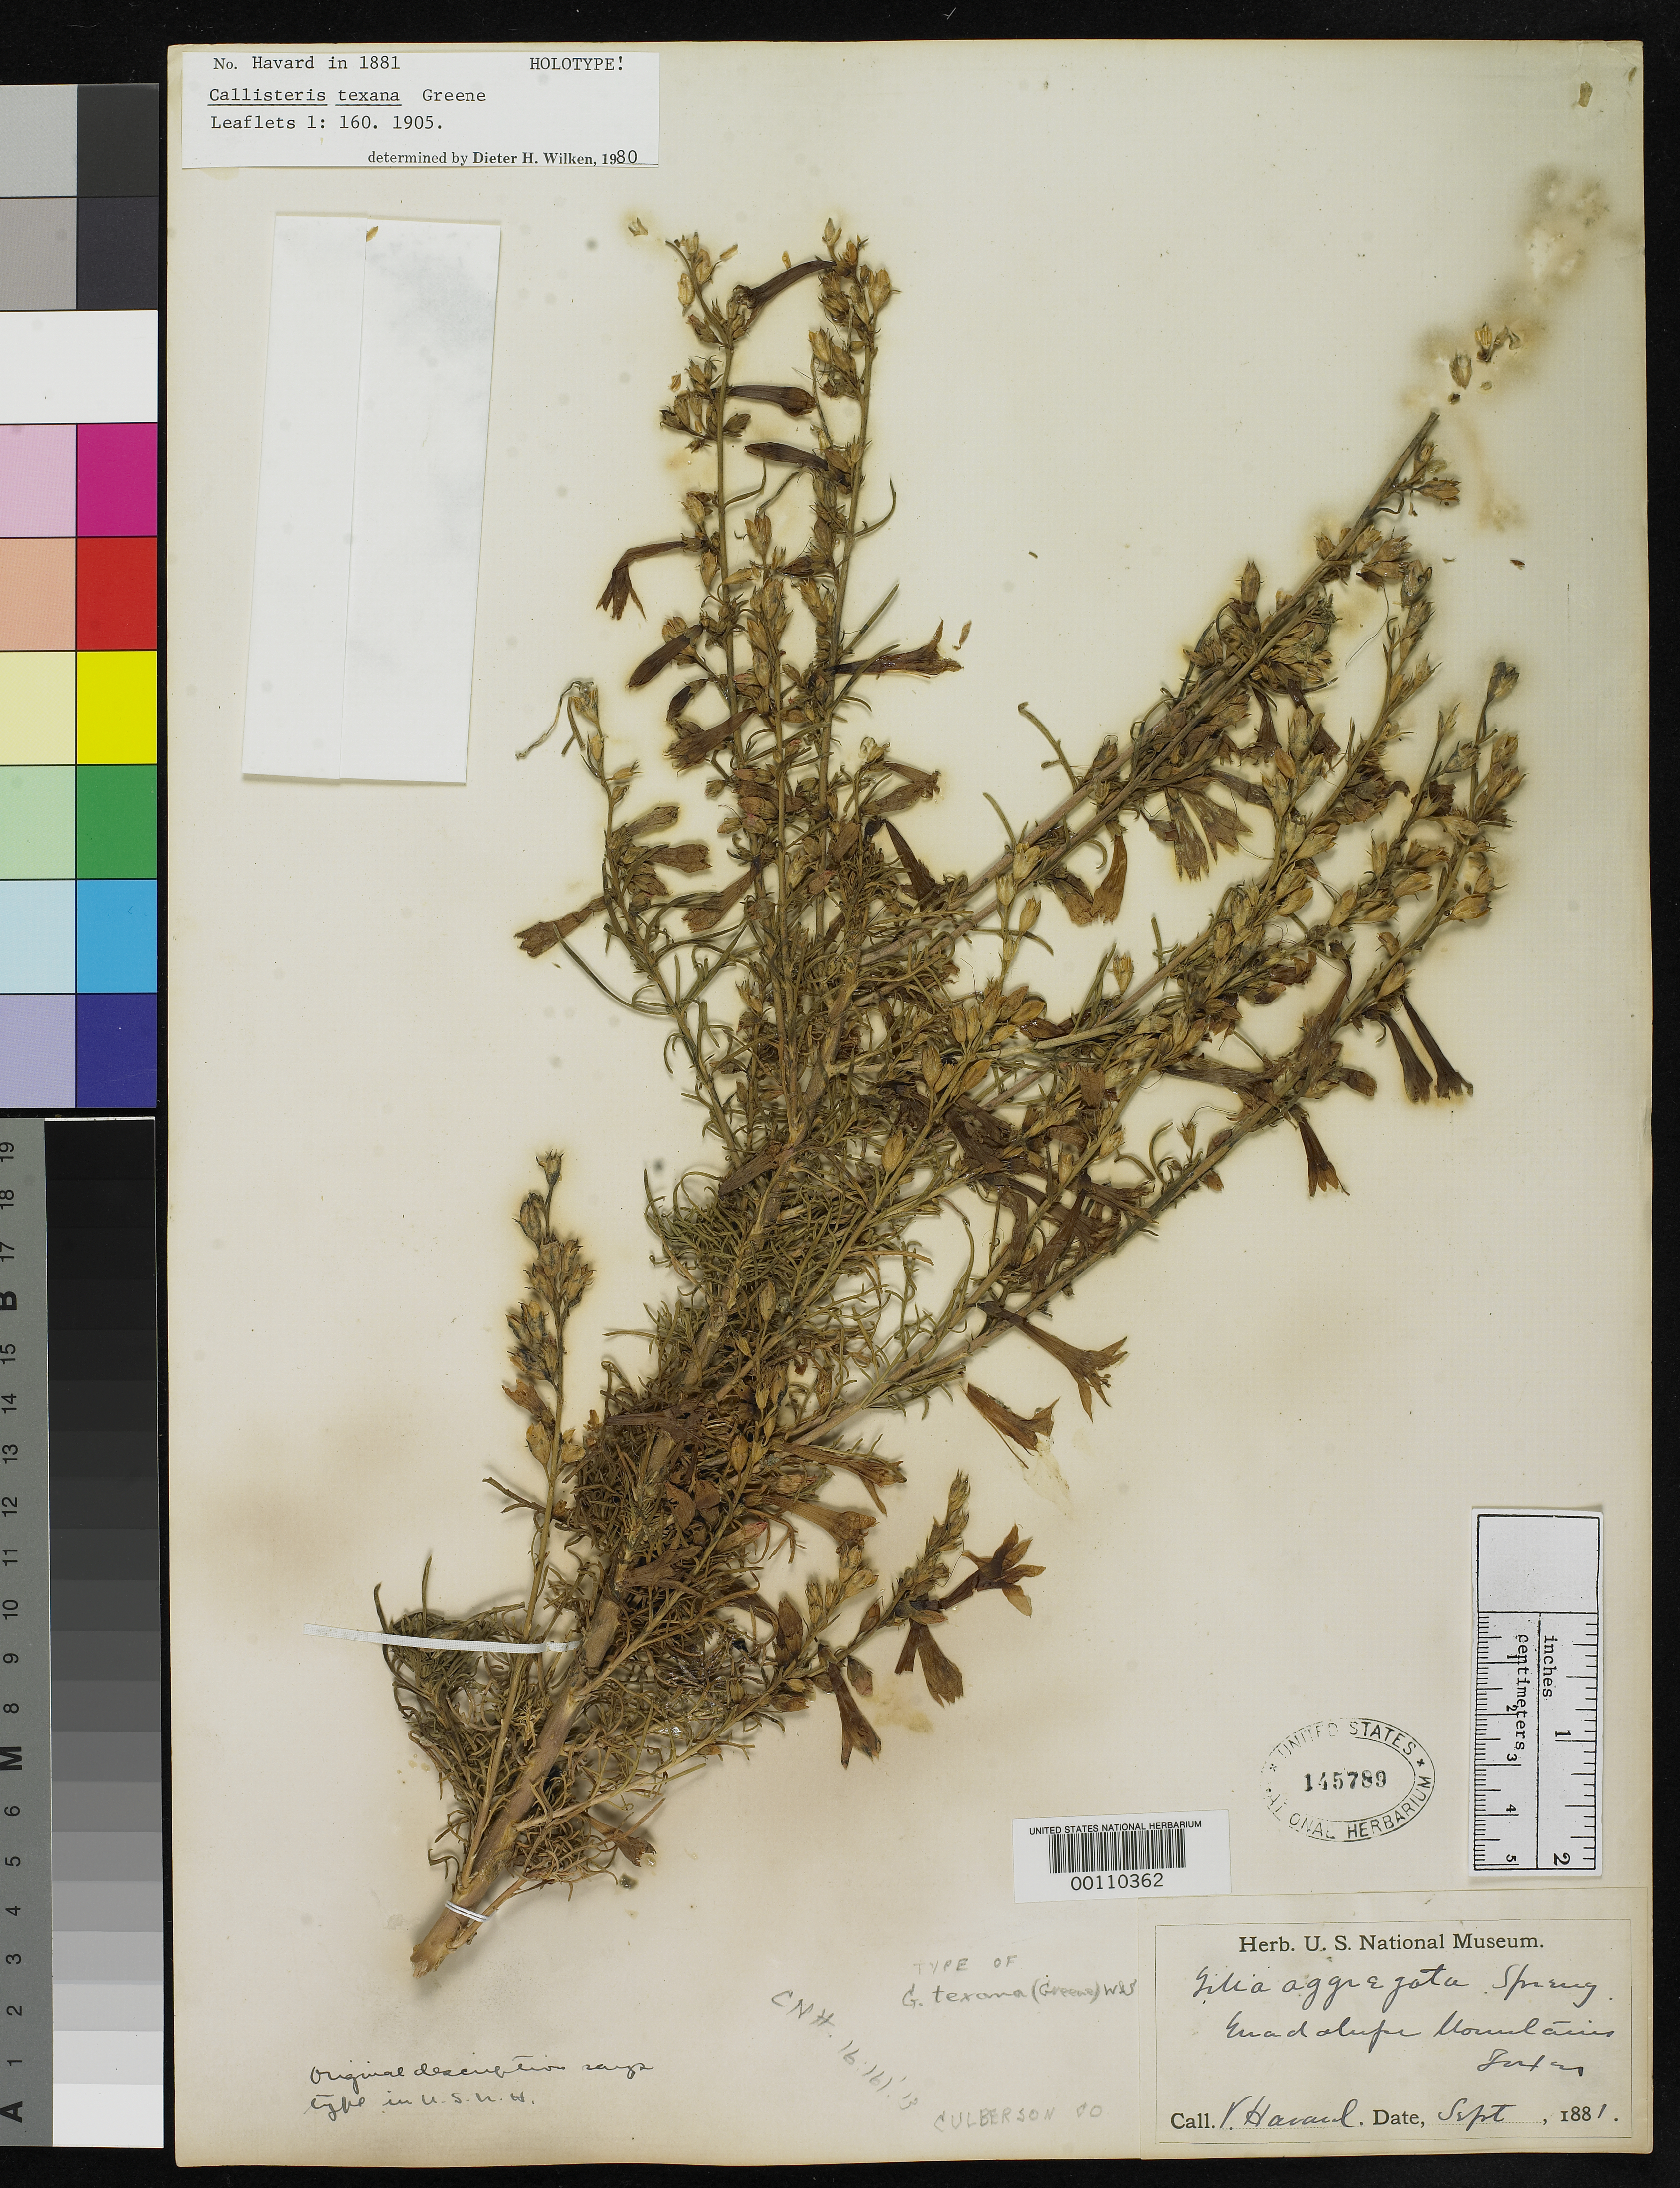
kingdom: Plantae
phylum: Tracheophyta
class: Magnoliopsida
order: Ericales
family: Polemoniaceae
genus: Callisteris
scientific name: Callisteris texana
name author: Greene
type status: Holotype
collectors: V. Havard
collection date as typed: Sep 1881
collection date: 1881-09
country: United States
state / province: Texas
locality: Western Texas, Guadalupe Mountains.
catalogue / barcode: US 145789